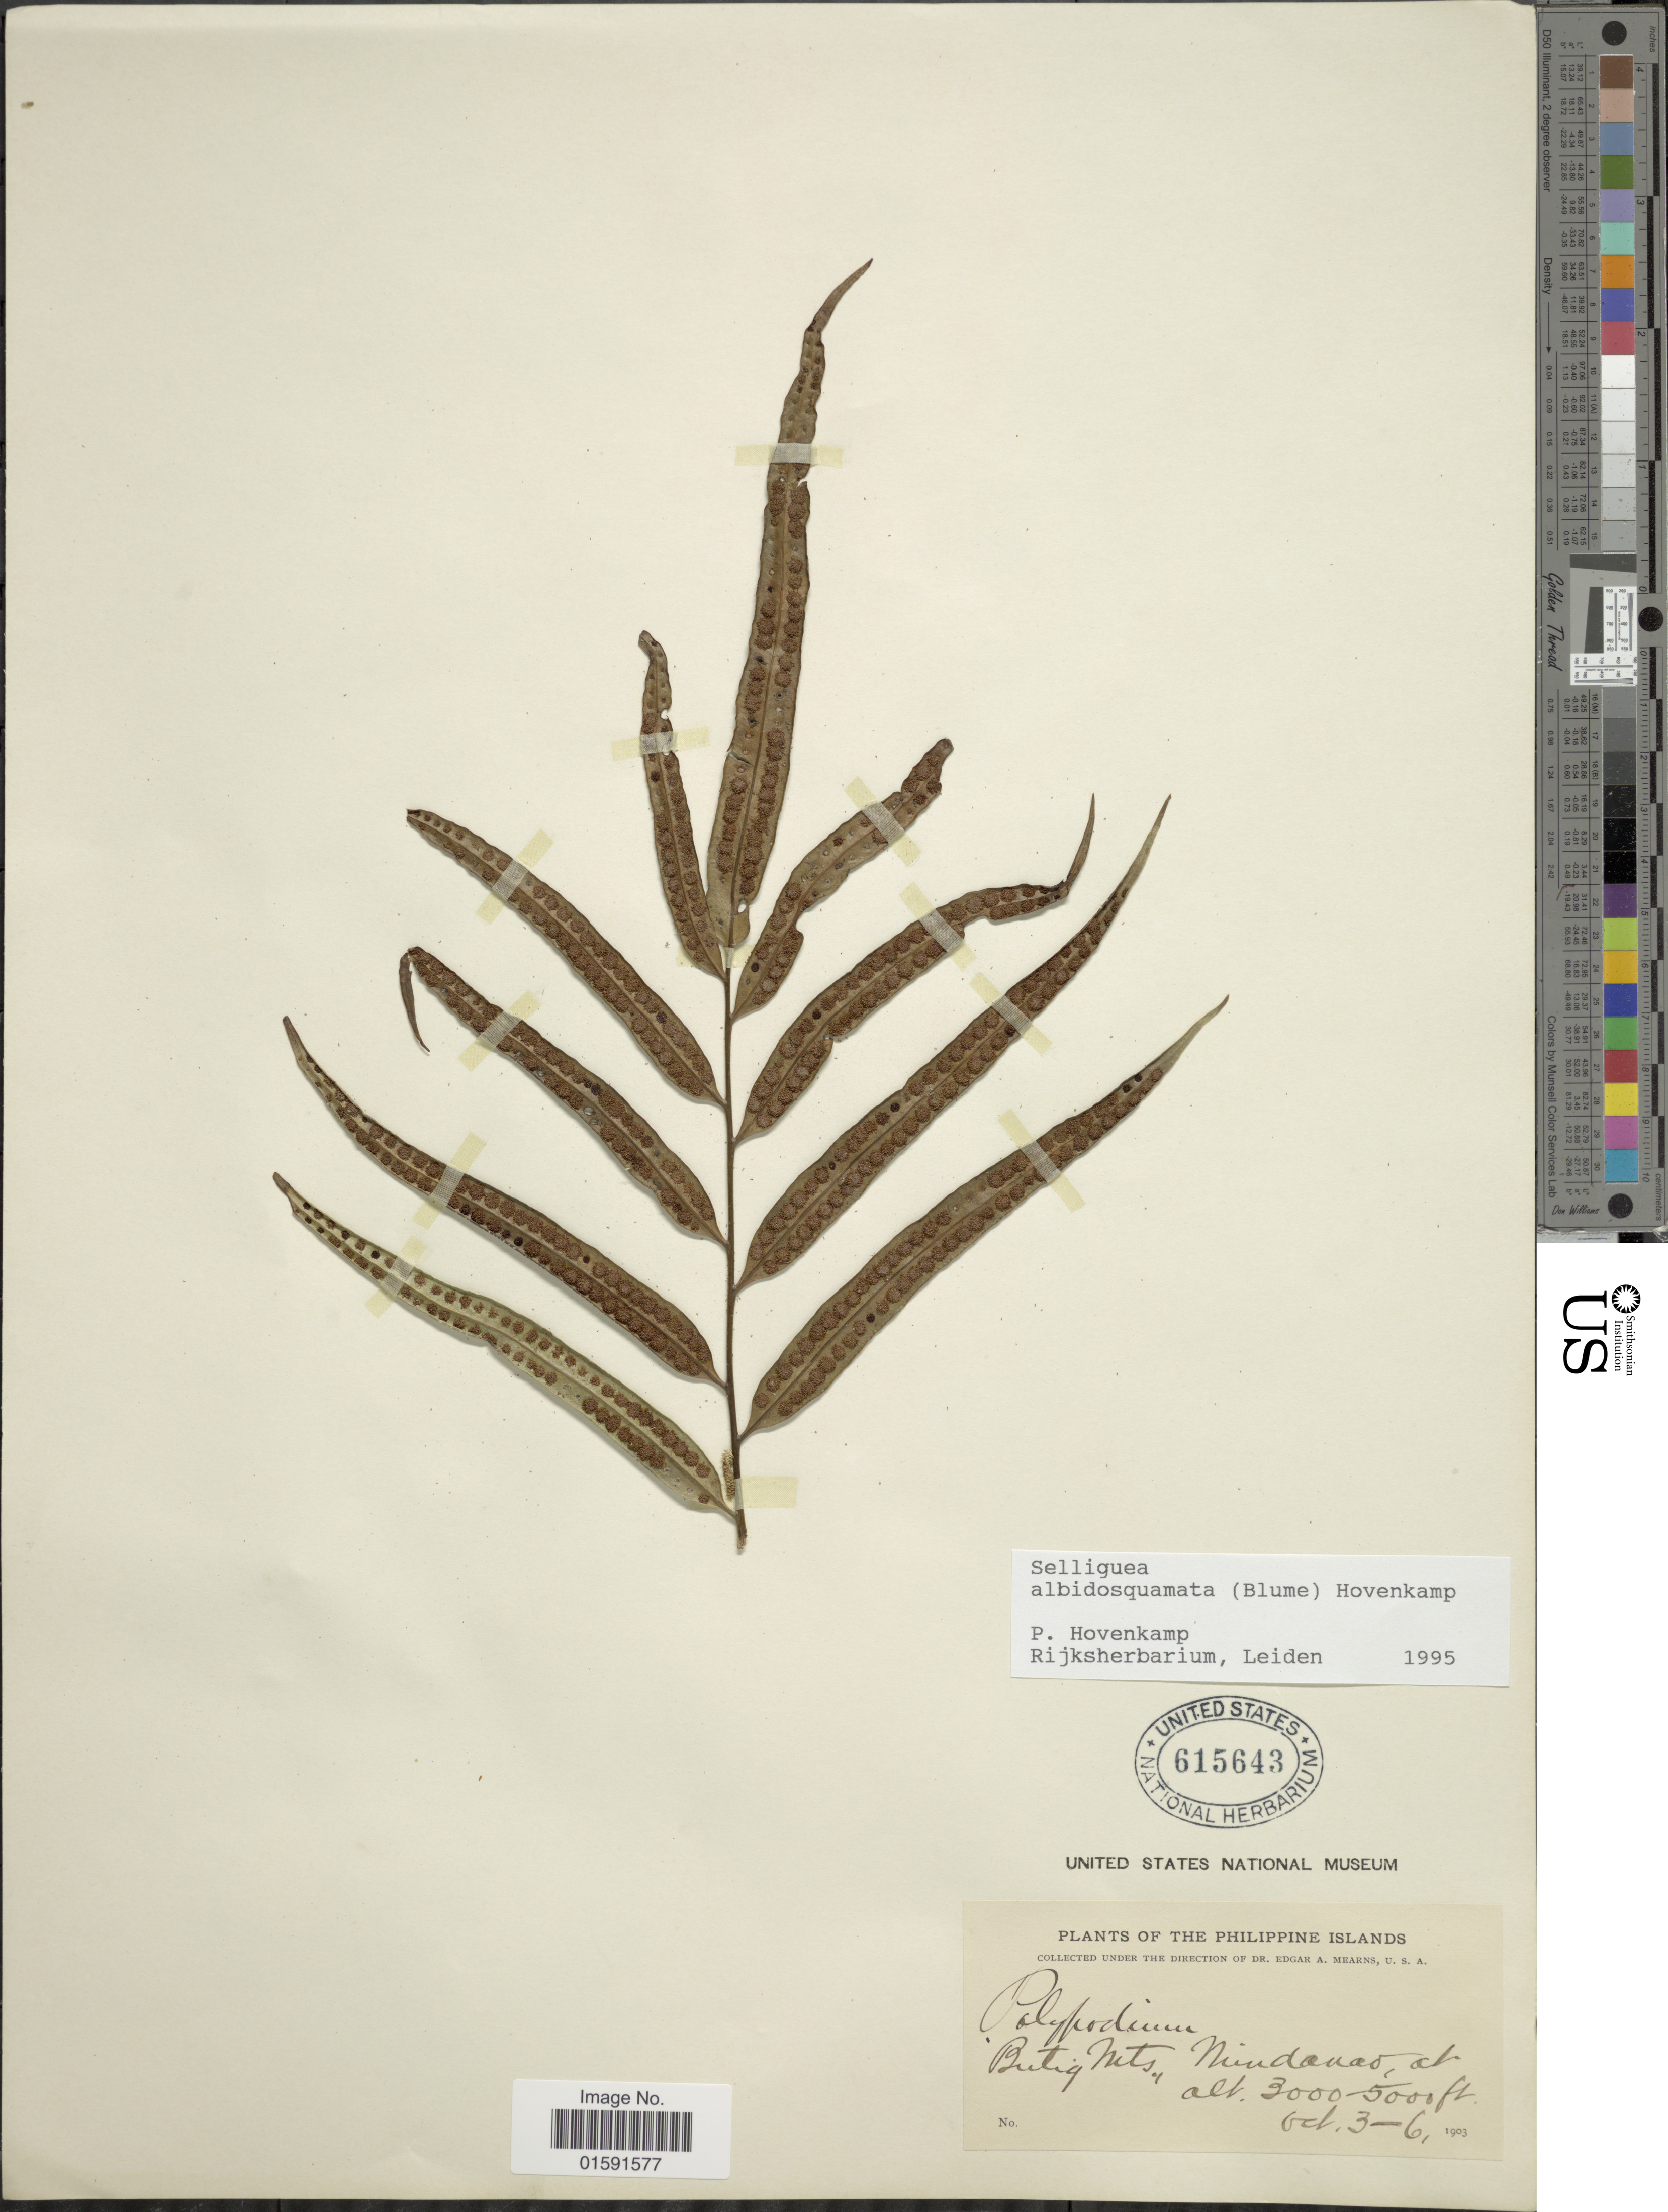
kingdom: Plantae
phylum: Tracheophyta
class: Polypodiopsida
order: Polypodiales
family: Polypodiaceae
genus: Selliguea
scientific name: Selliguea albidosquamata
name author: (Blume) Parris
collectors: E. A. Mearns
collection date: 1903-10-03/1903-10-06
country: Philippines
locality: Butiq Mts., Mindanao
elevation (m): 914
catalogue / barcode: US 615643